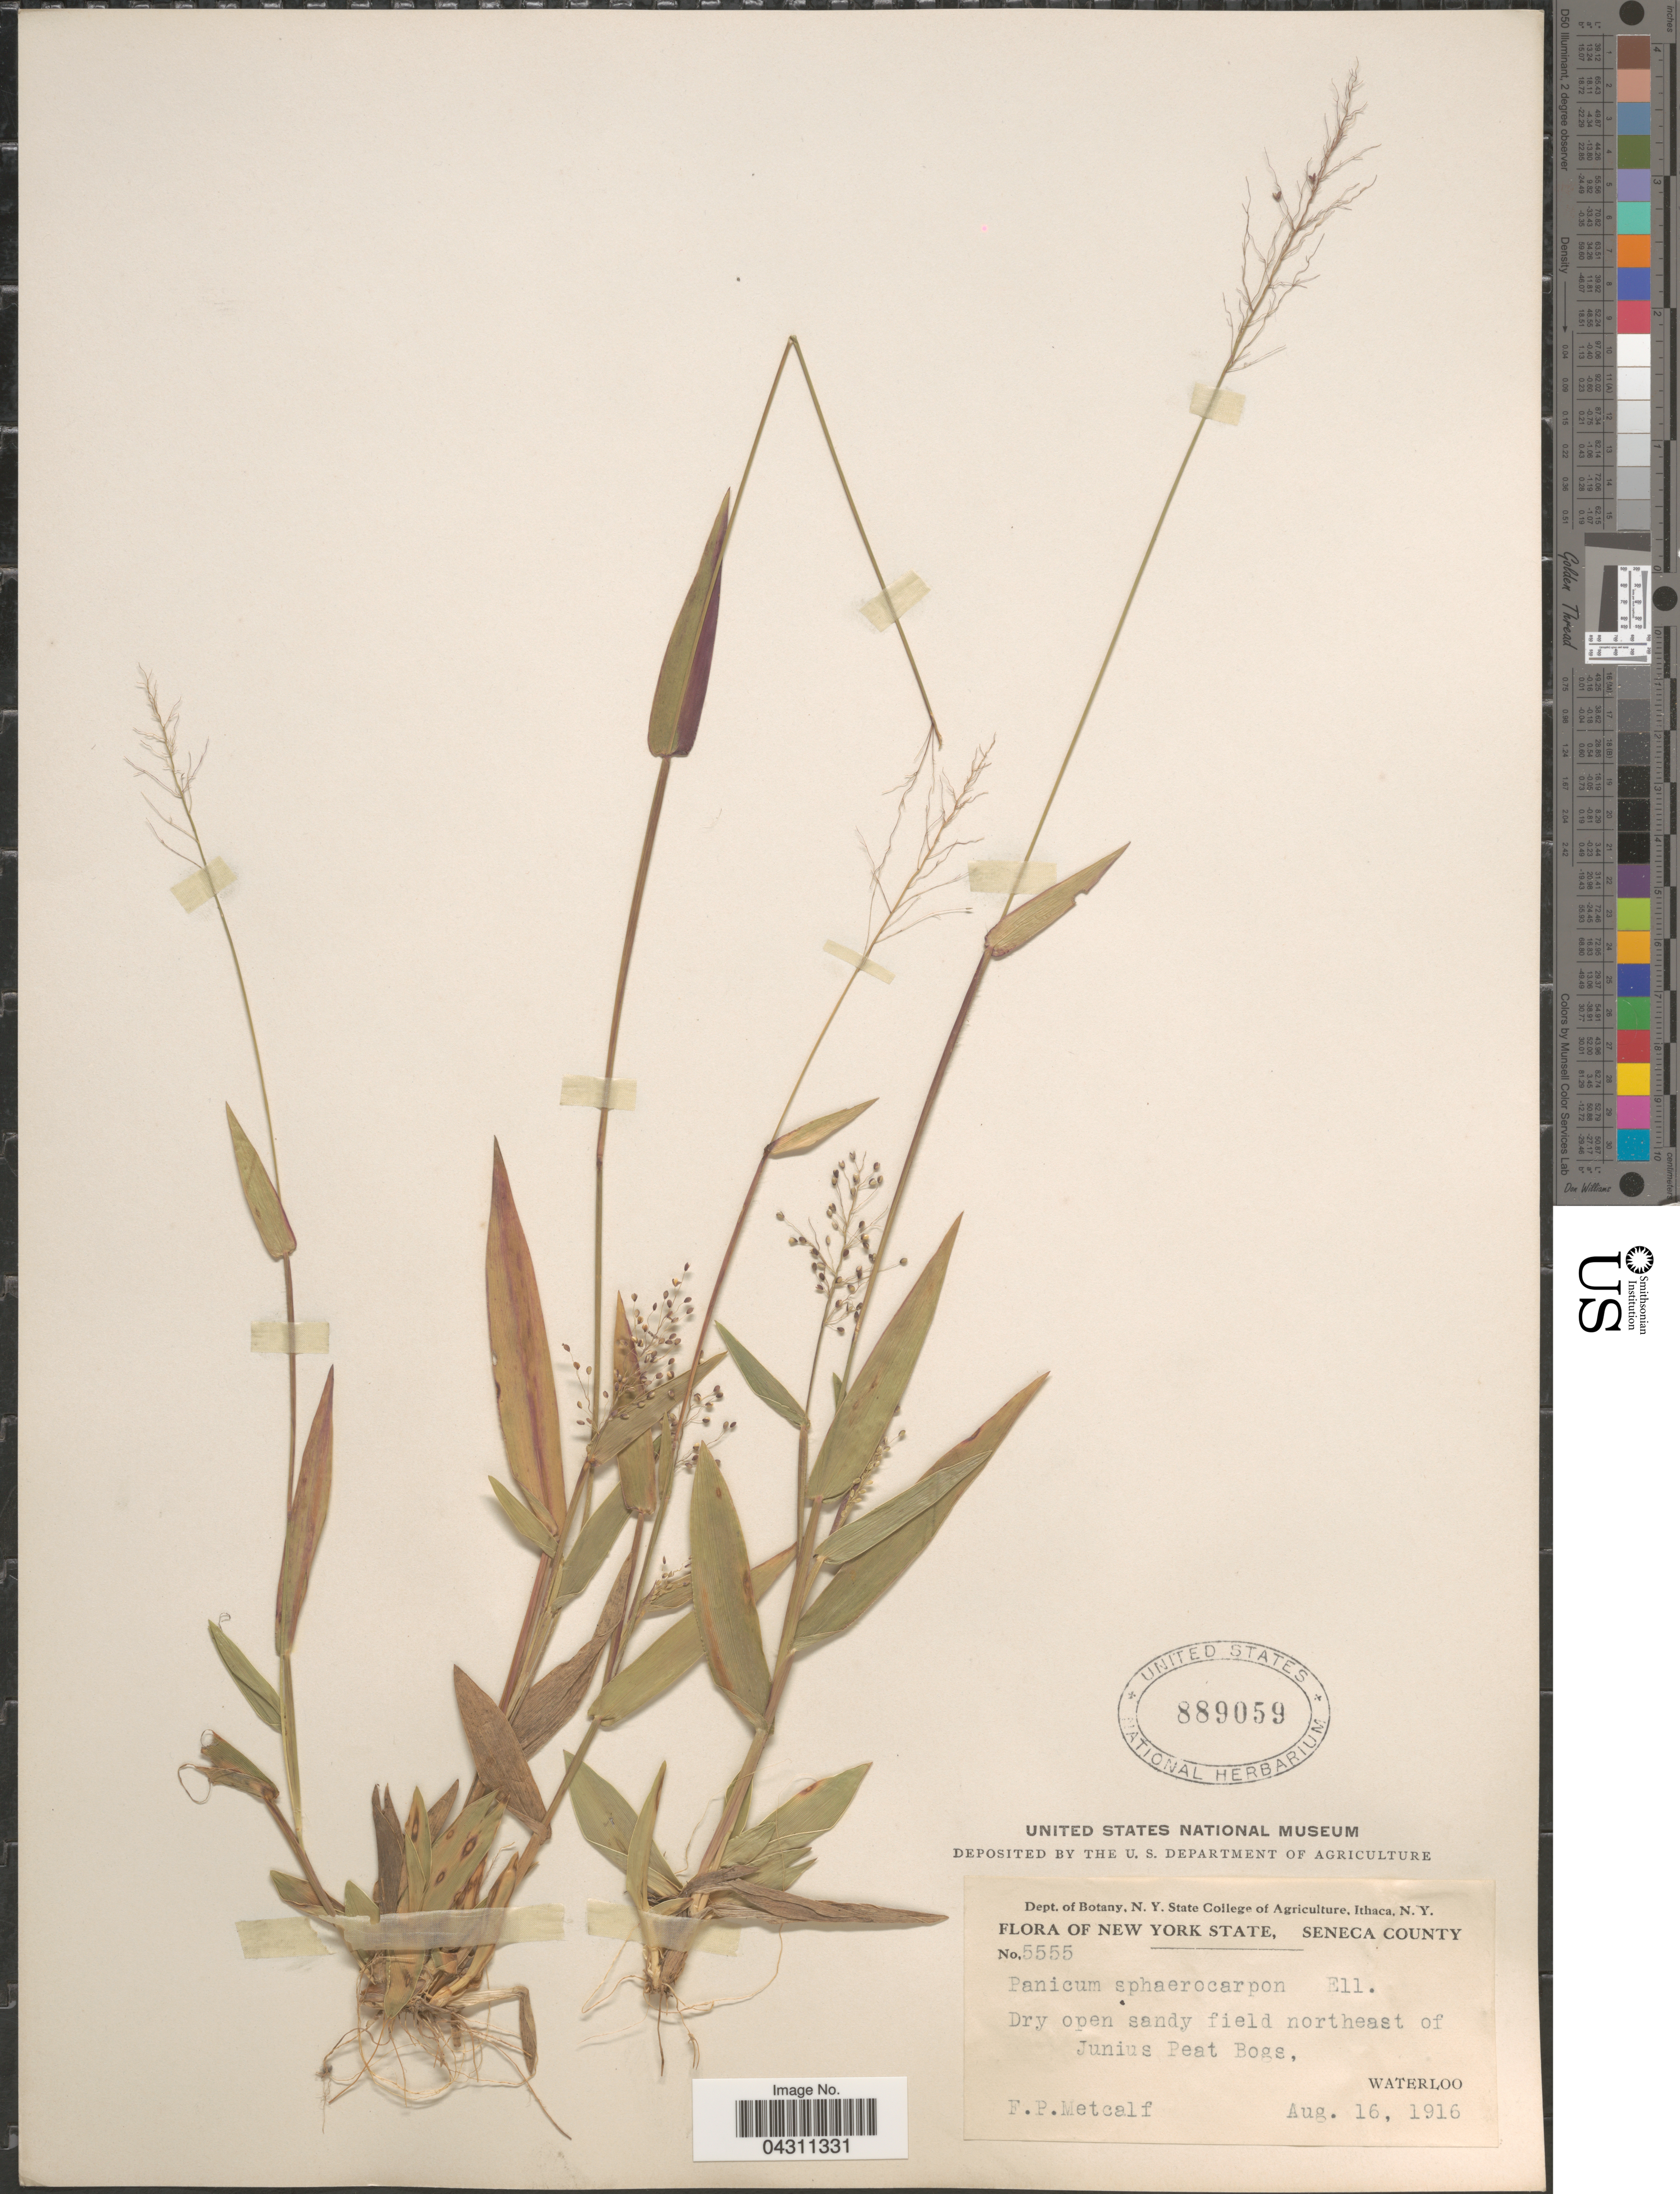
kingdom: Plantae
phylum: Tracheophyta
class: Liliopsida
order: Poales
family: Poaceae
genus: Dichanthelium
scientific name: Dichanthelium sphaerocarpon var. sphaerocarpon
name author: (Elliott) Gould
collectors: F. Metcalf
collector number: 5555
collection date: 1916-08-16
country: United States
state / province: New York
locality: Seneca County. Dry open sandy field northeast of Junius Peat Bogs, Waterloo.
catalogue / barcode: US 889059